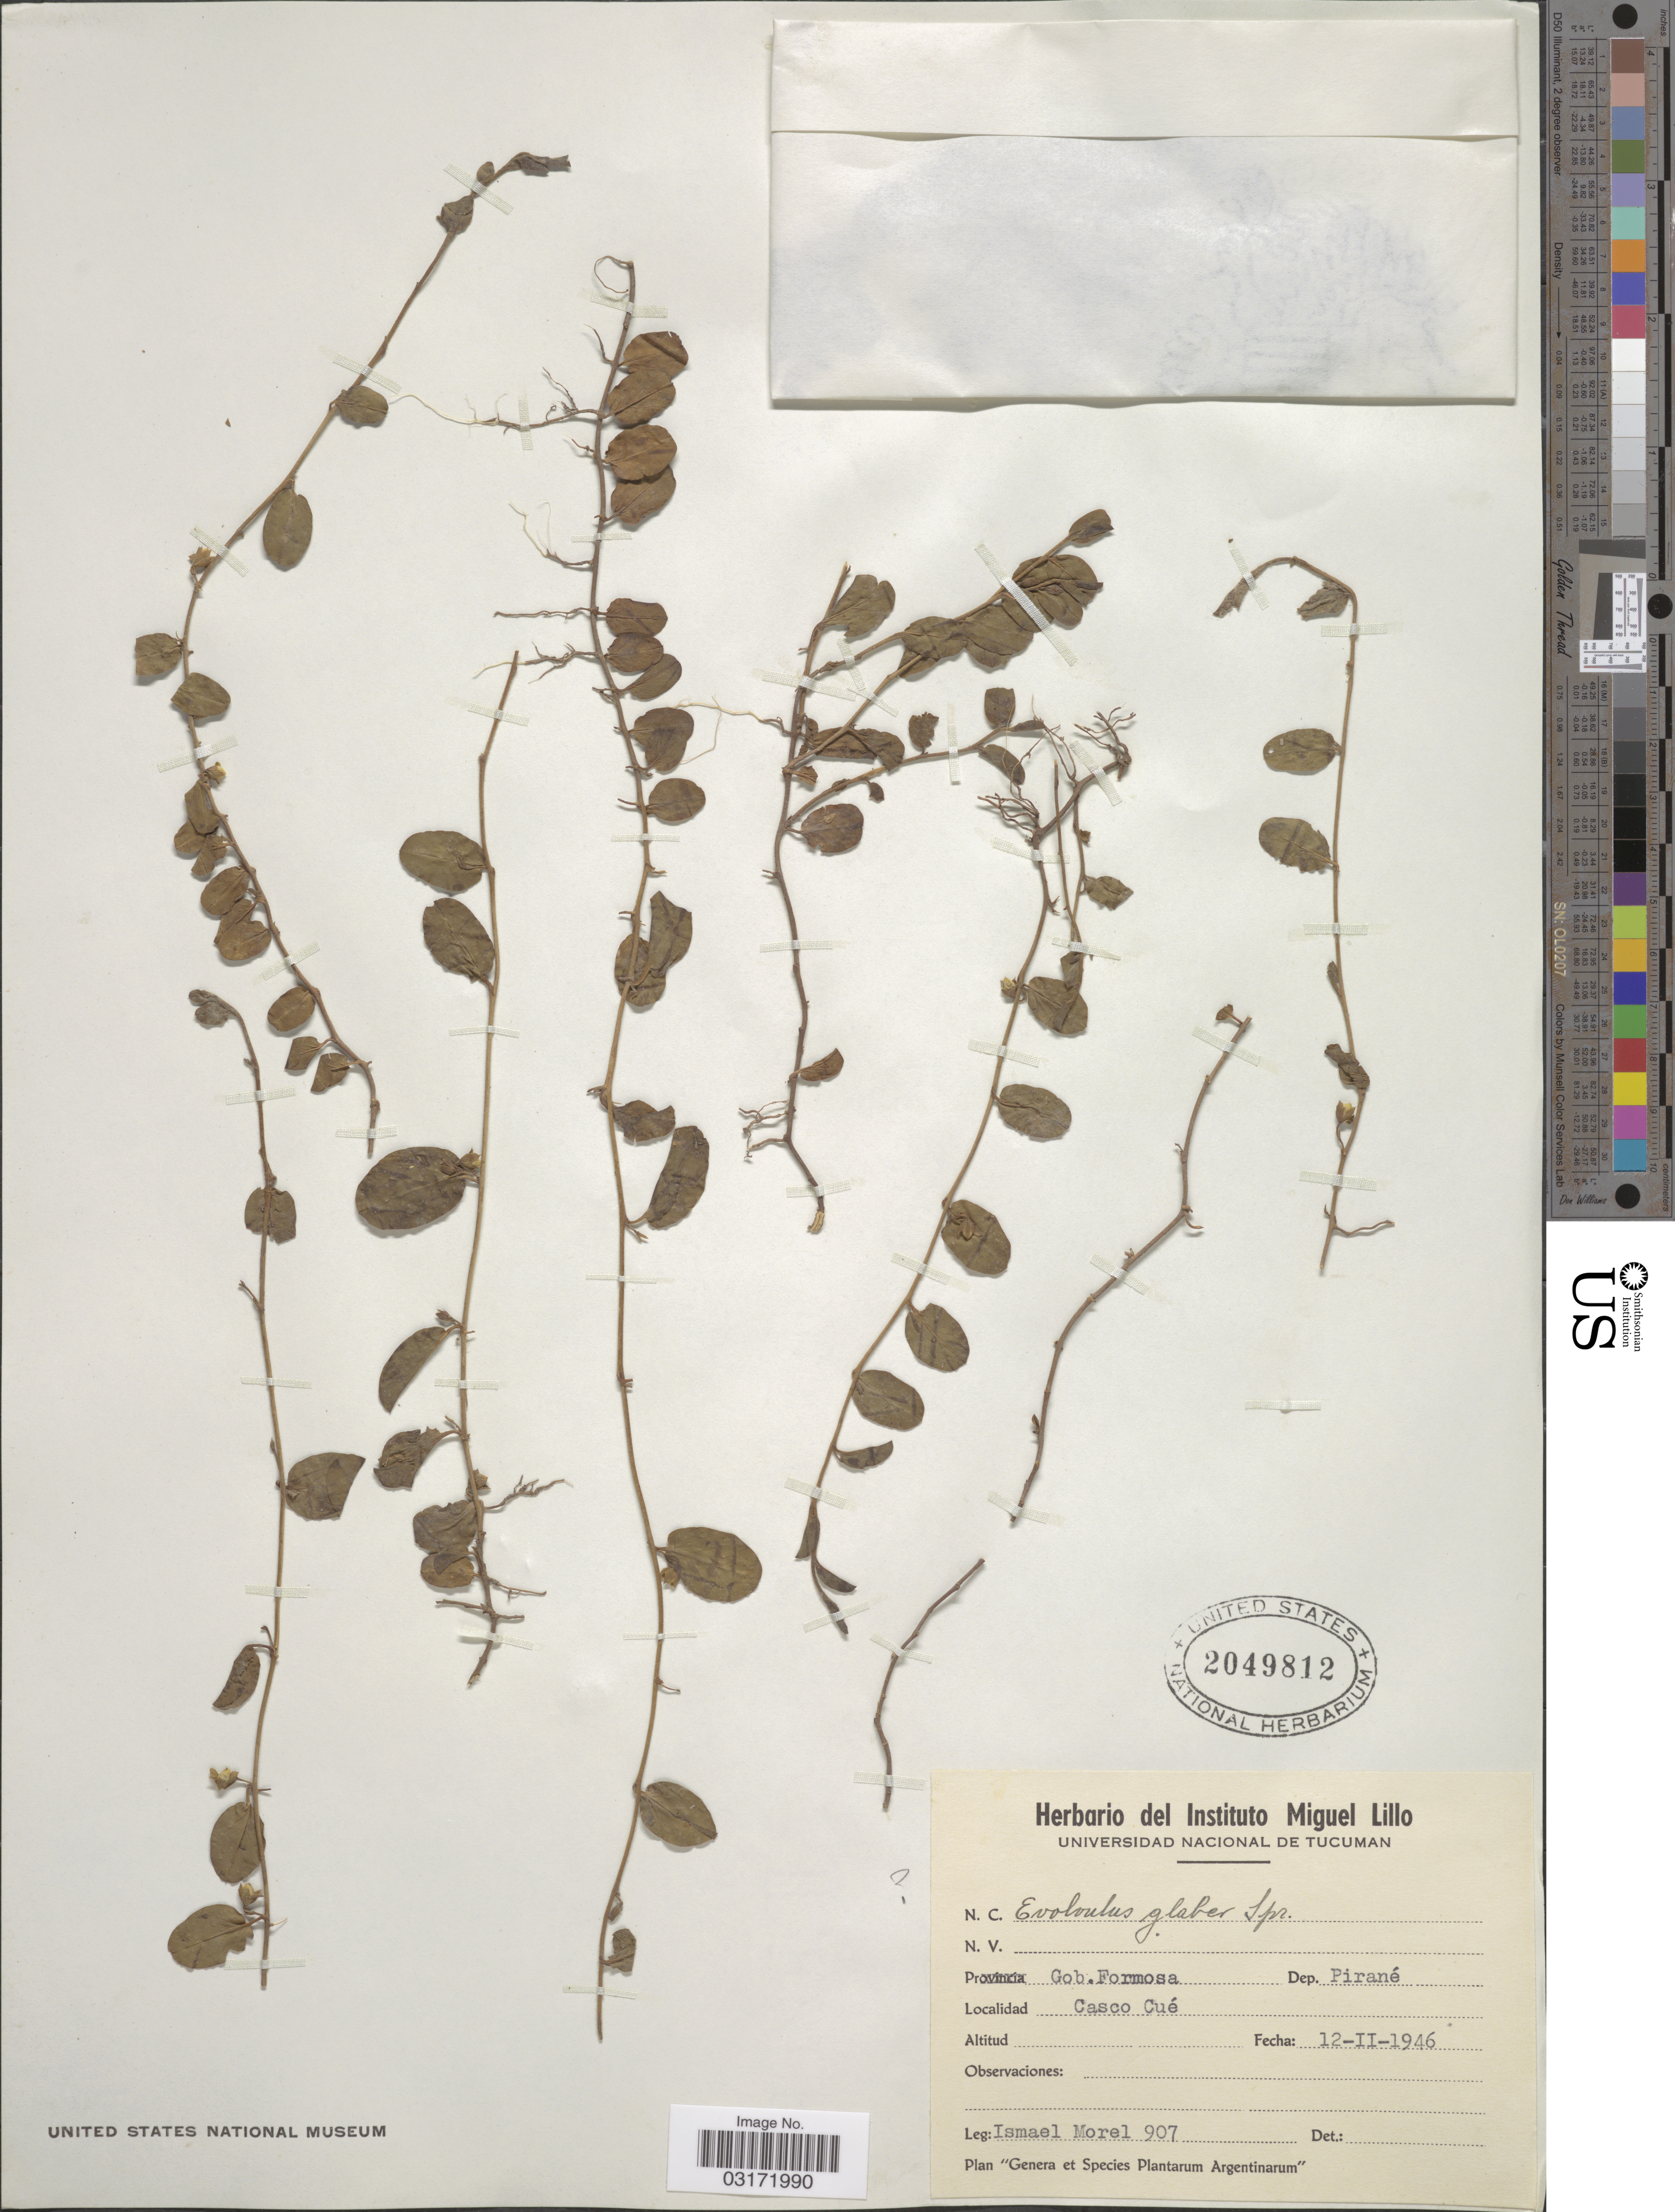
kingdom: Plantae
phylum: Tracheophyta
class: Magnoliopsida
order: Solanales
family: Convolvulaceae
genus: Evolvulus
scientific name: Evolvulus glaber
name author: Spreng.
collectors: I. Morel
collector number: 907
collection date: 1946-02-12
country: Argentina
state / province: Formosa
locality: Gob. Formosa. Dep. Pirané. Casco Cué.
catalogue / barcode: US 2049812